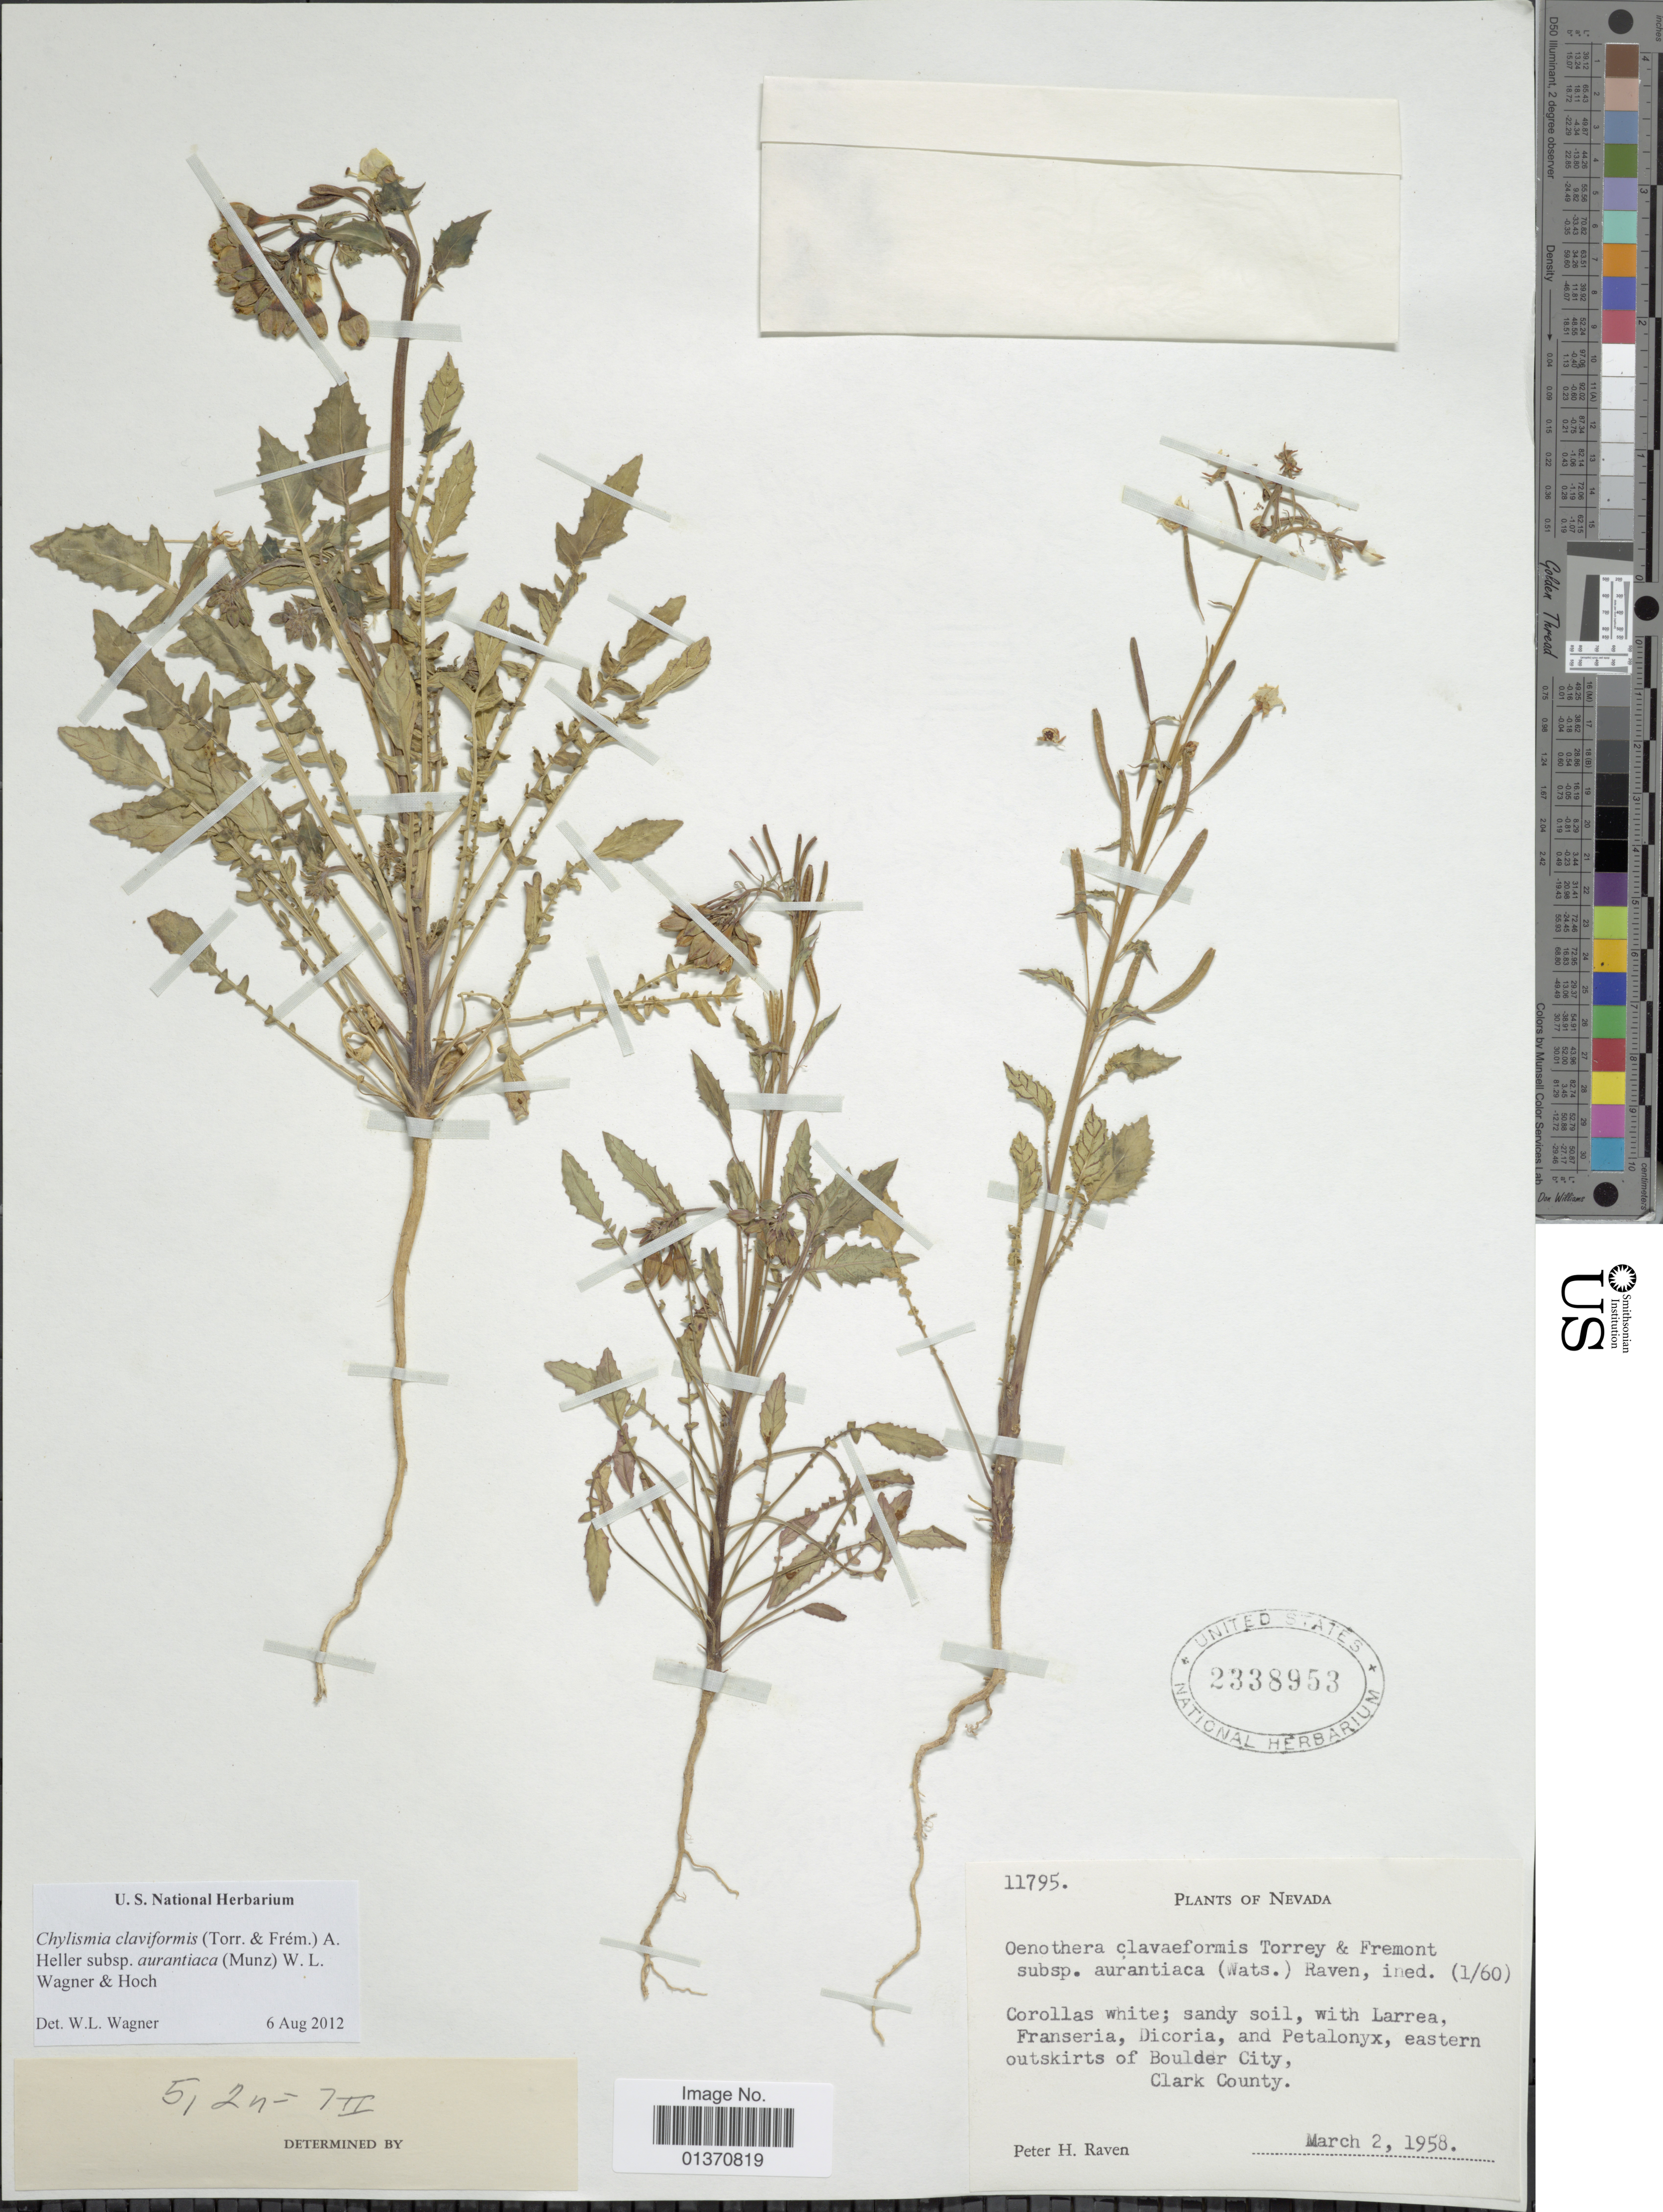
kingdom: Plantae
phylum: Tracheophyta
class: Magnoliopsida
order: Myrtales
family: Onagraceae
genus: Chylismia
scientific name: Chylismia claviformis subsp. aurantiaca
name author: (Munz) W.L. Wagner & Hoch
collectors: P. H. Raven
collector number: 11795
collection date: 1958-03-02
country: United States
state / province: Nevada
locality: Eastern outskirts of Boulder City, Clark County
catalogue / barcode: US 2338953